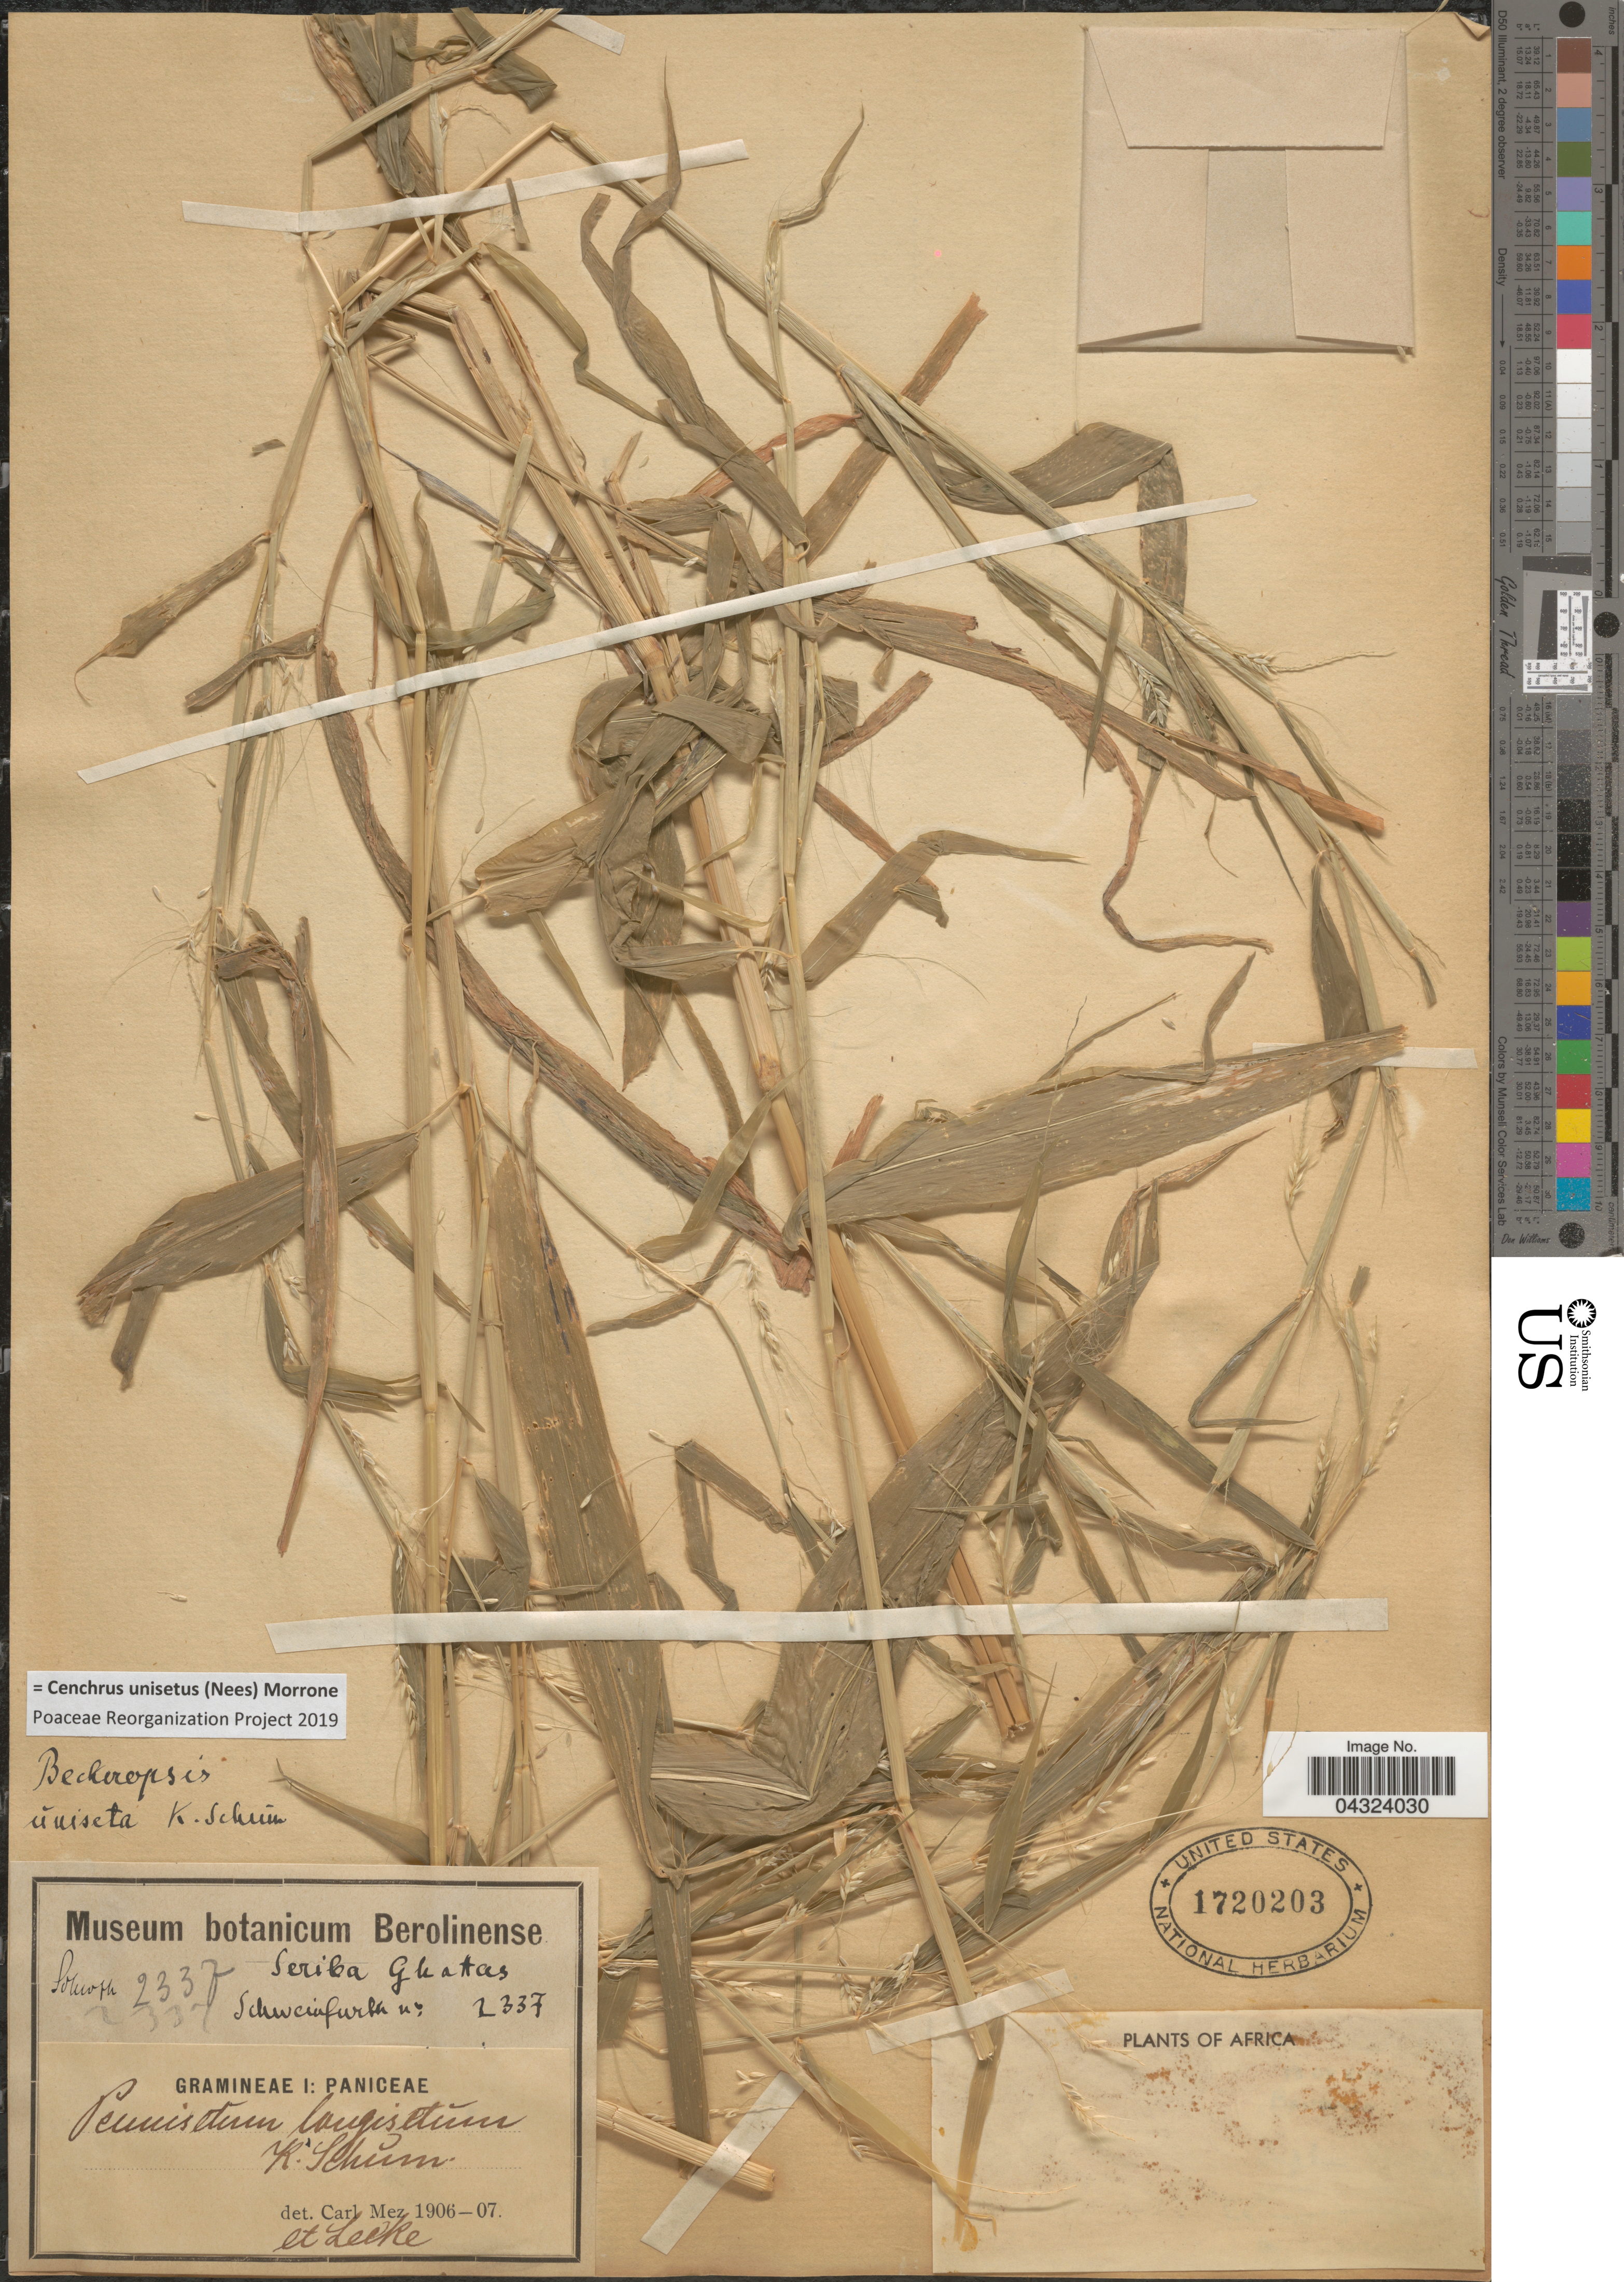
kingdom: Plantae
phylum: Tracheophyta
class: Liliopsida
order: Poales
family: Poaceae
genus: Cenchrus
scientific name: Cenchrus unisetus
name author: (Nees) Morrone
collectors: Schweinfurth, --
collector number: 2337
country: Sudan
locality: Seriba Ghatas. Africa.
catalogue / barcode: US 1720203